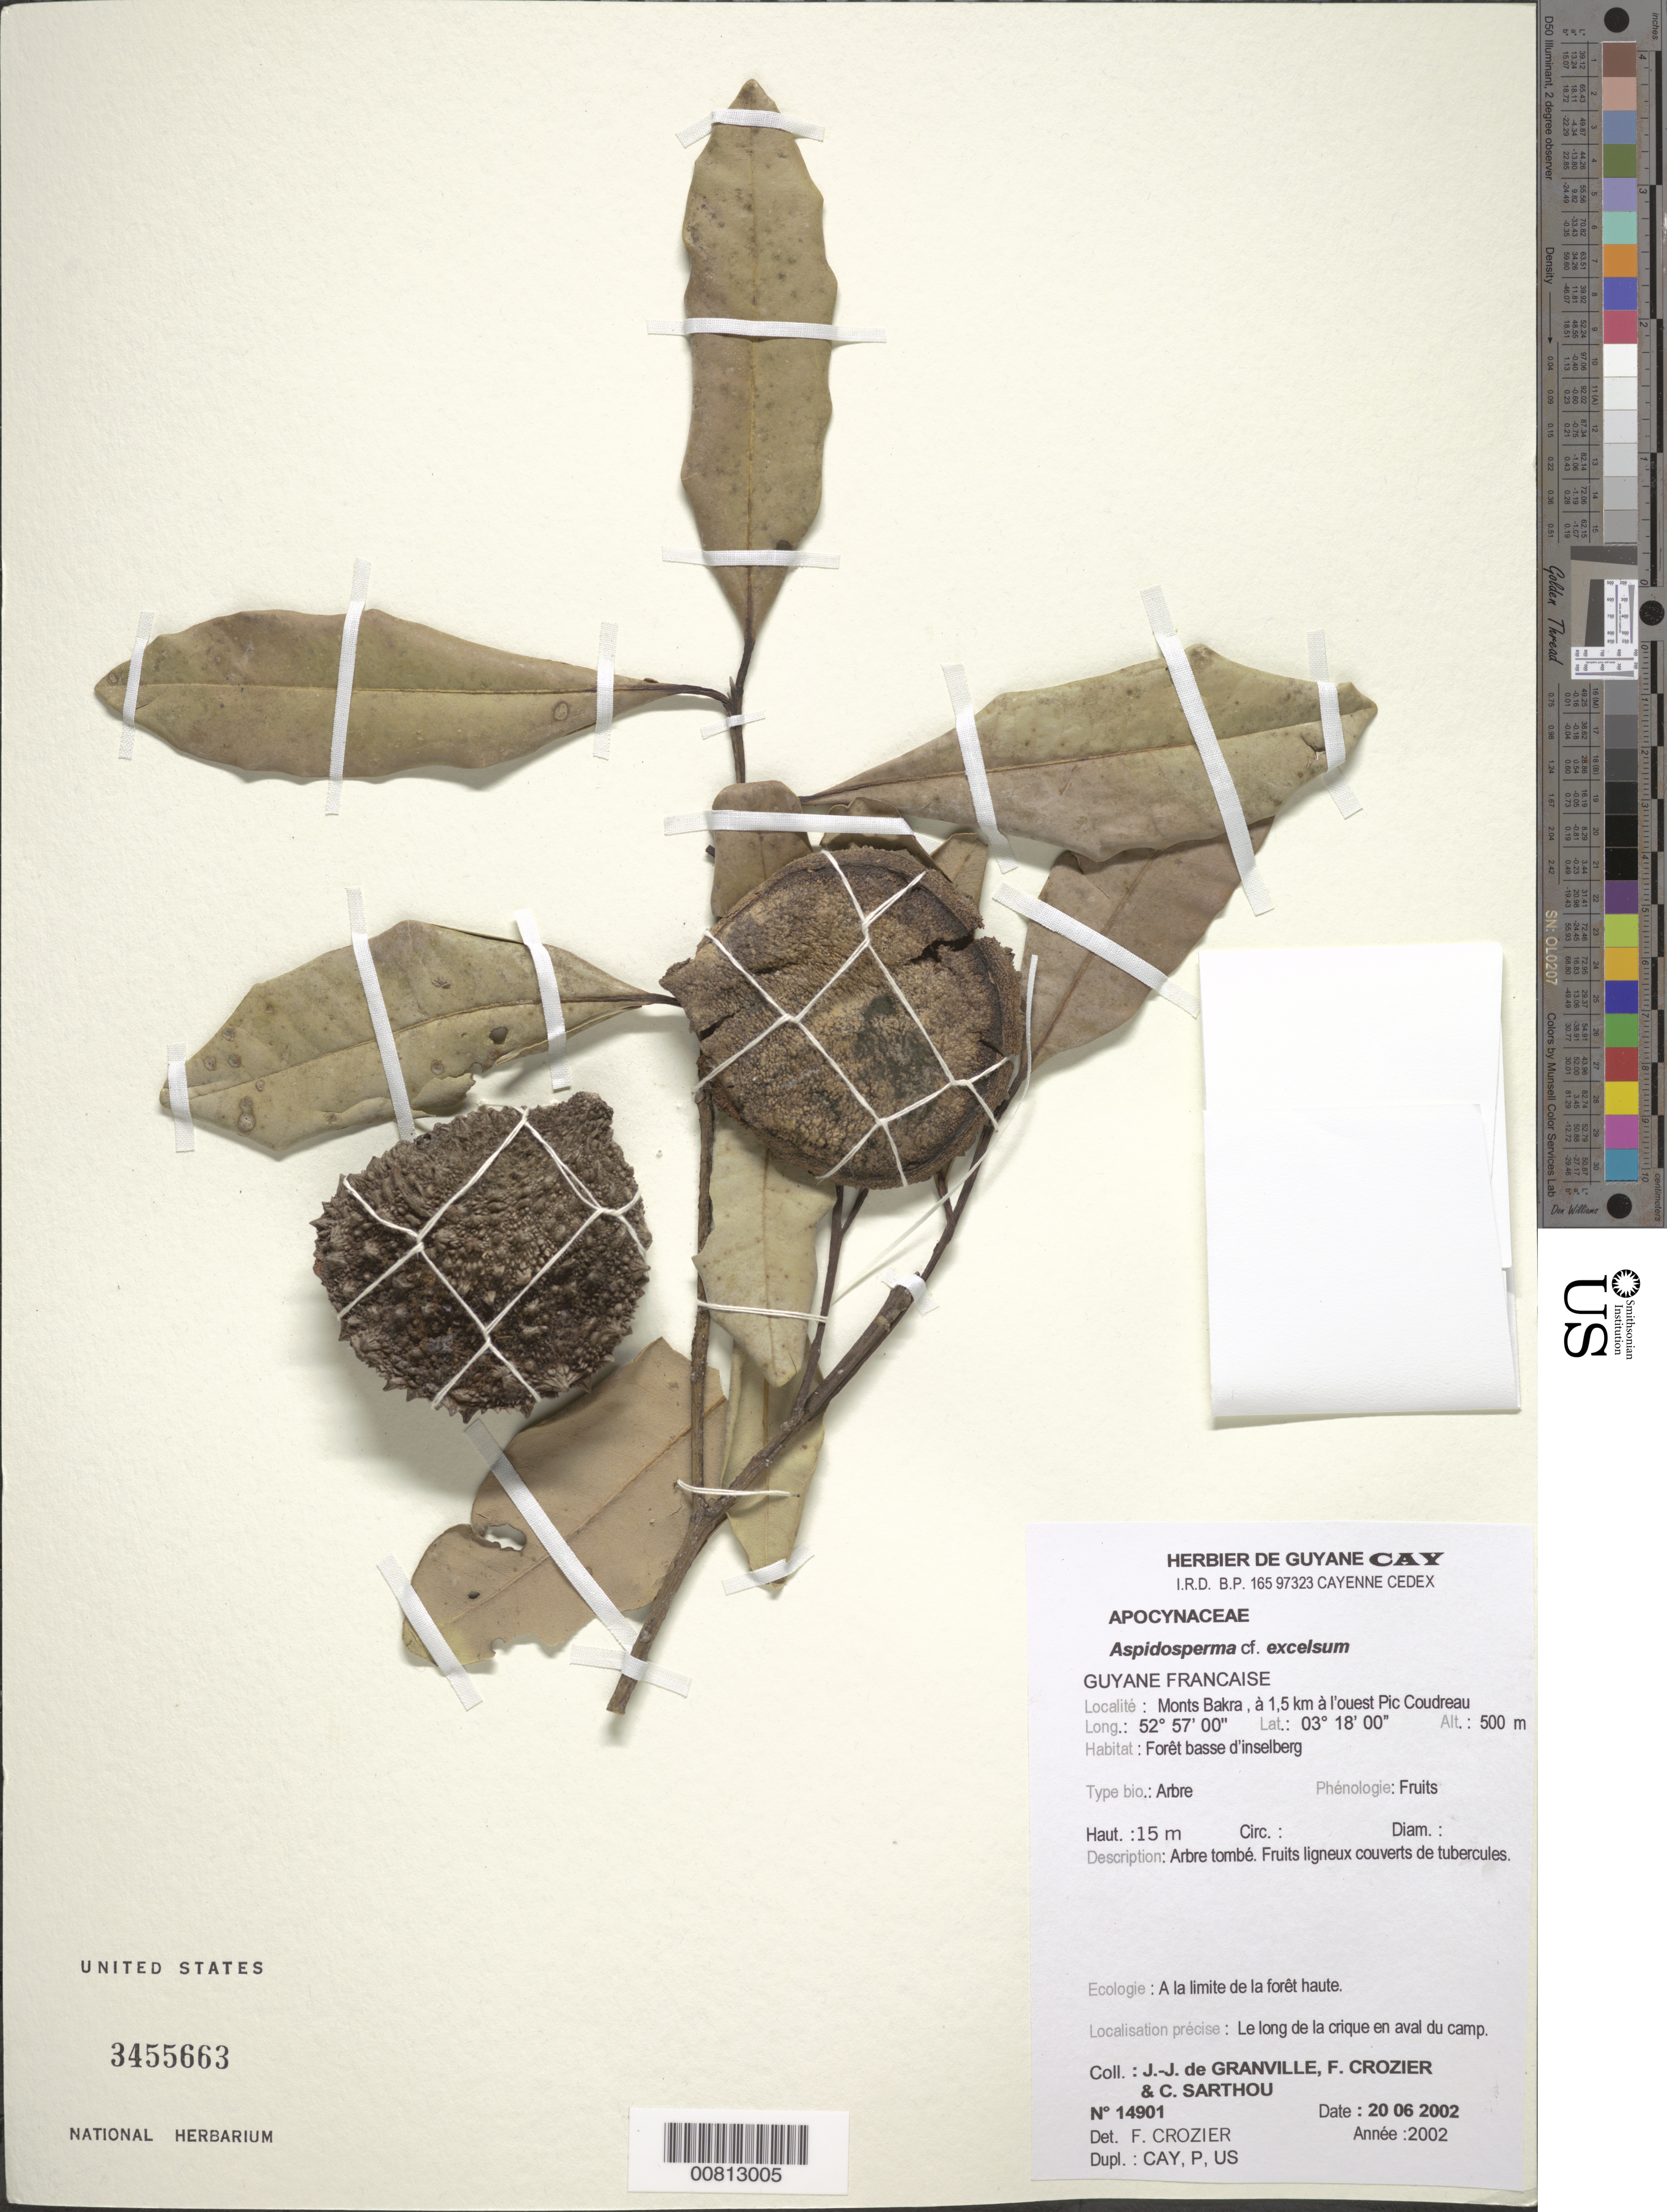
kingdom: Plantae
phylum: Tracheophyta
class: Magnoliopsida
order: Gentianales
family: Apocynaceae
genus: Aspidosperma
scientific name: Aspidosperma excelsum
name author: Benth.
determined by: Crozier, F.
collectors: J.-J. de Granville, F. Crozier & C. Sarthou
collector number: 14901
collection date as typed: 20-Jun-02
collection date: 2002-06-20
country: French Guiana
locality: Monts Bakra, 1.5 km a l'Ouest du Pic Coudreau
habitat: Forêt basse d'inselberg; a la limite de la forêt haute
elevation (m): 500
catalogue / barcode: US 3455663